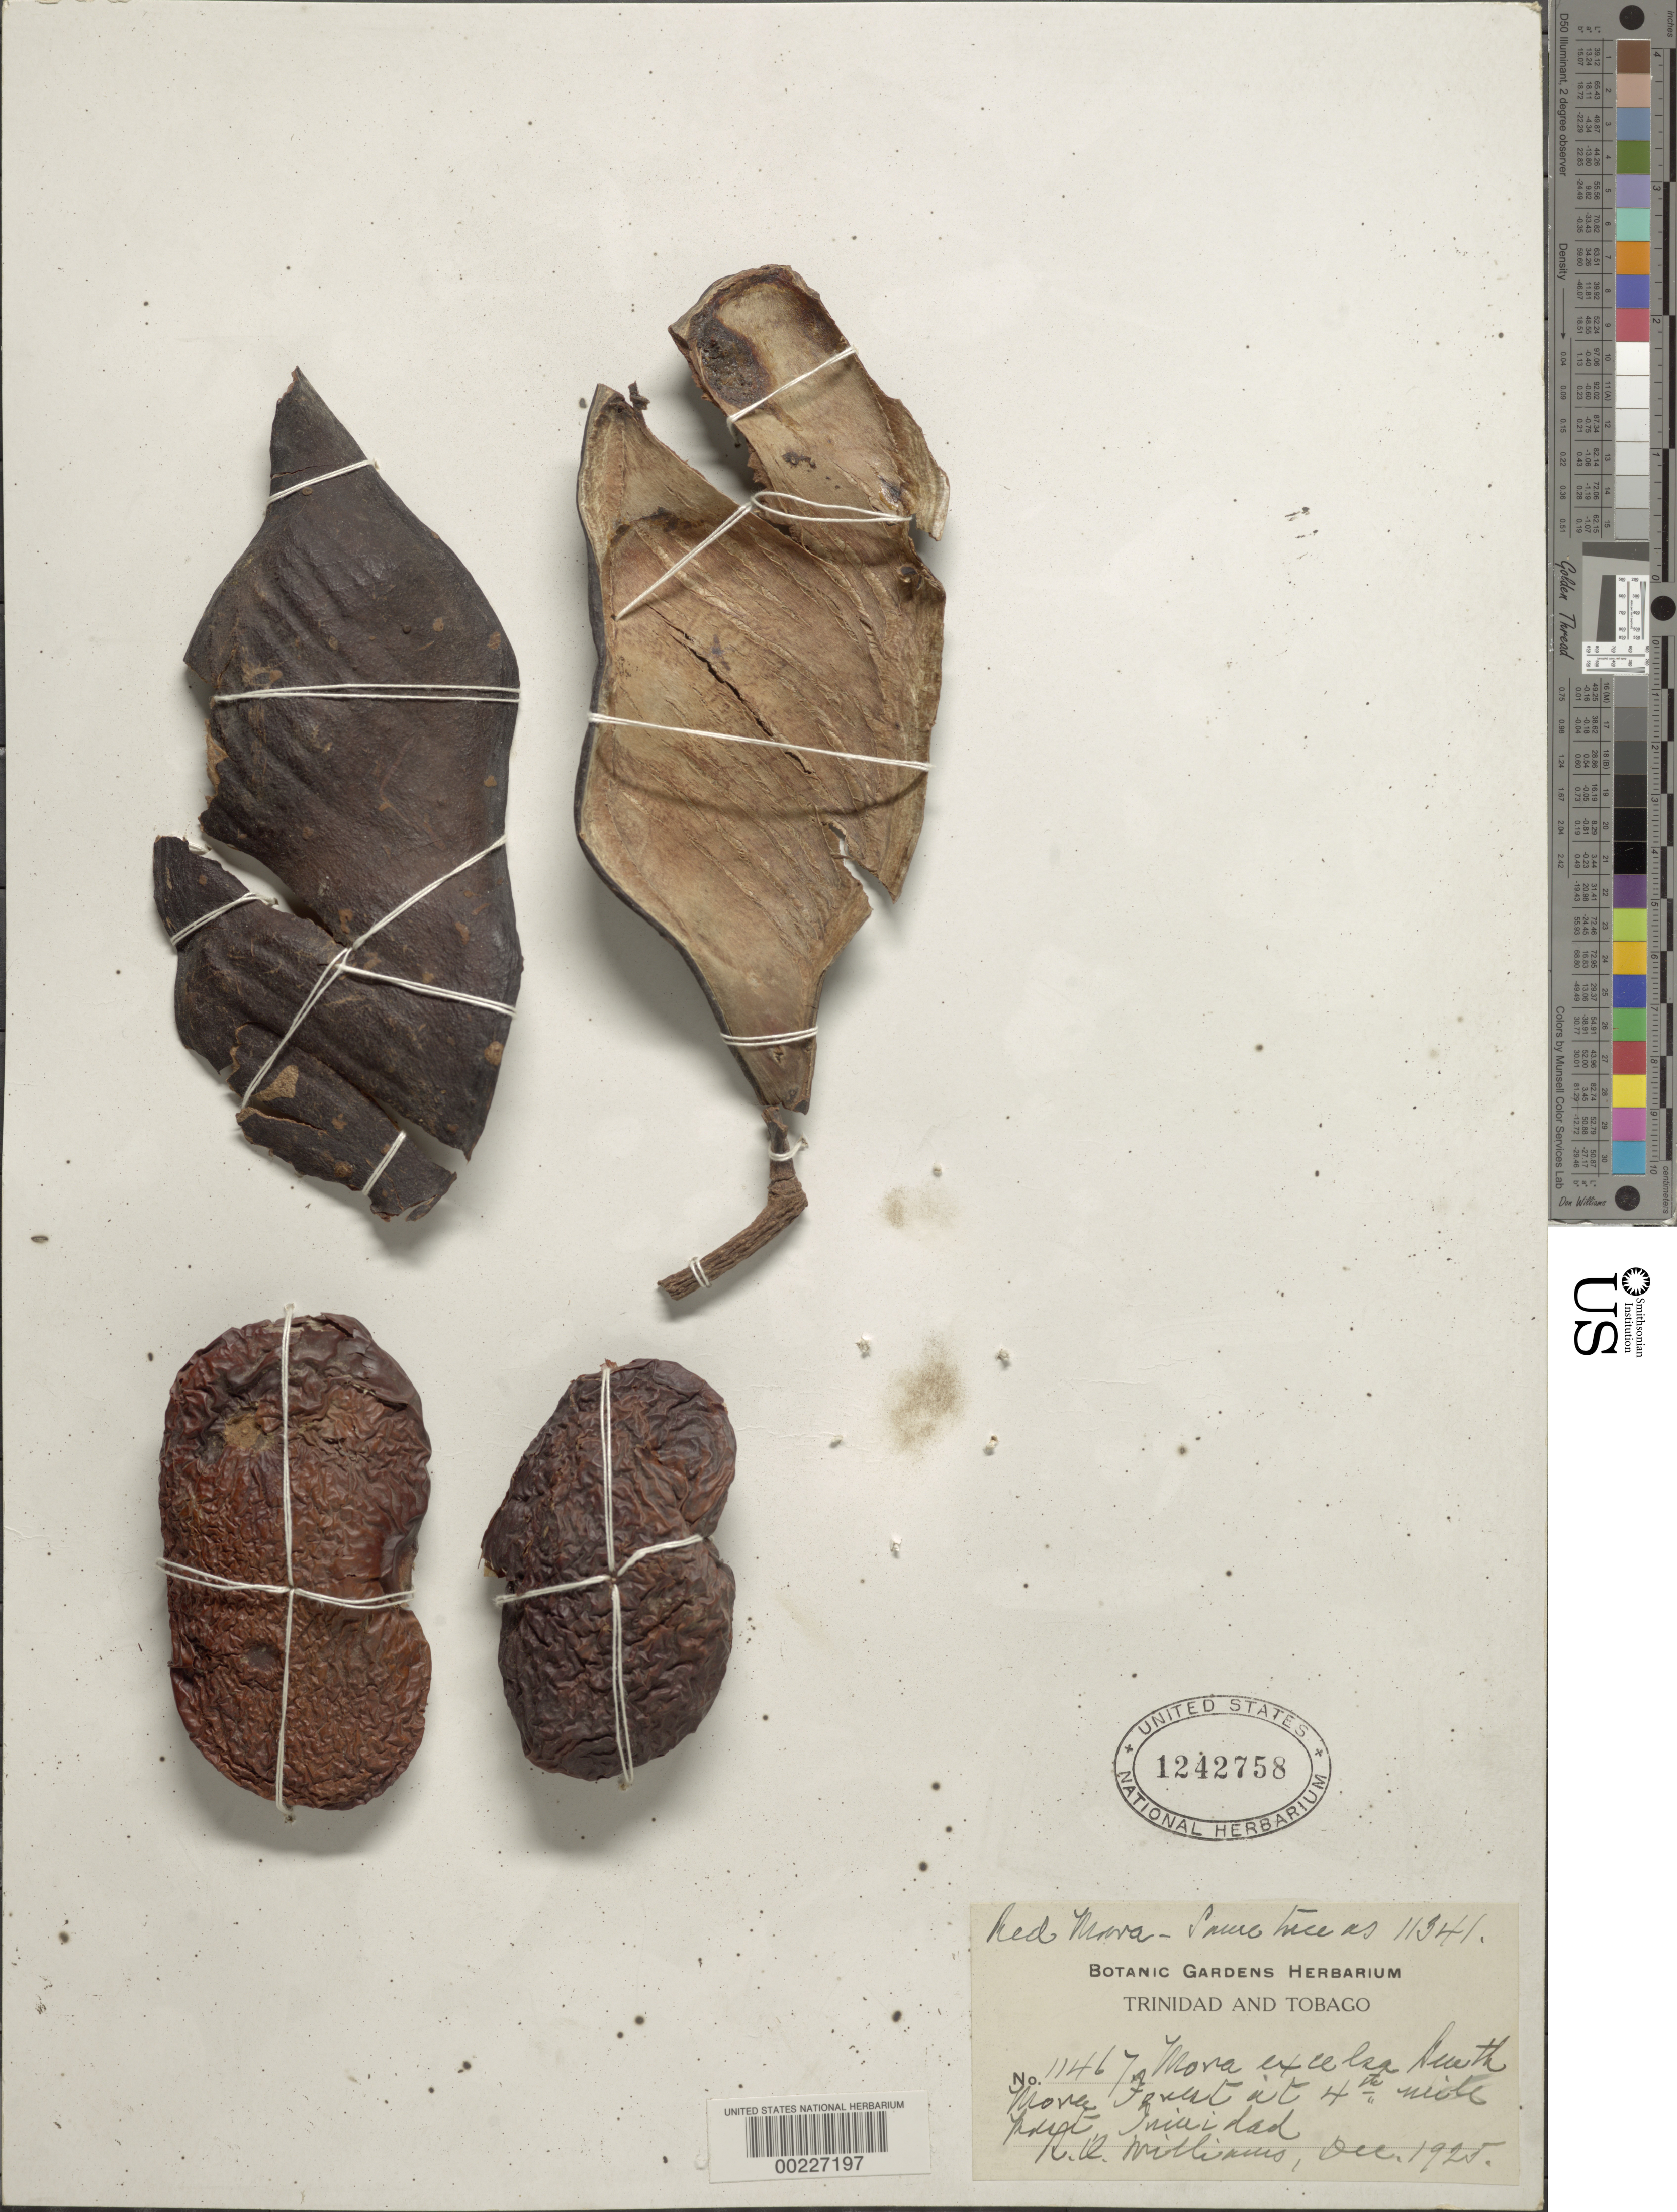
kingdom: Plantae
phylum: Tracheophyta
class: Magnoliopsida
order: Fabales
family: Fabaceae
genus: Mora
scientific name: Mora excelsa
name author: Benth.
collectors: L. O. Williams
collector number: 11467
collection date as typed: Dec 1925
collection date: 1925-12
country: Trinidad and Tobago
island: Trinidad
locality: Mora forest at 4th mile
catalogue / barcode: US 1242758